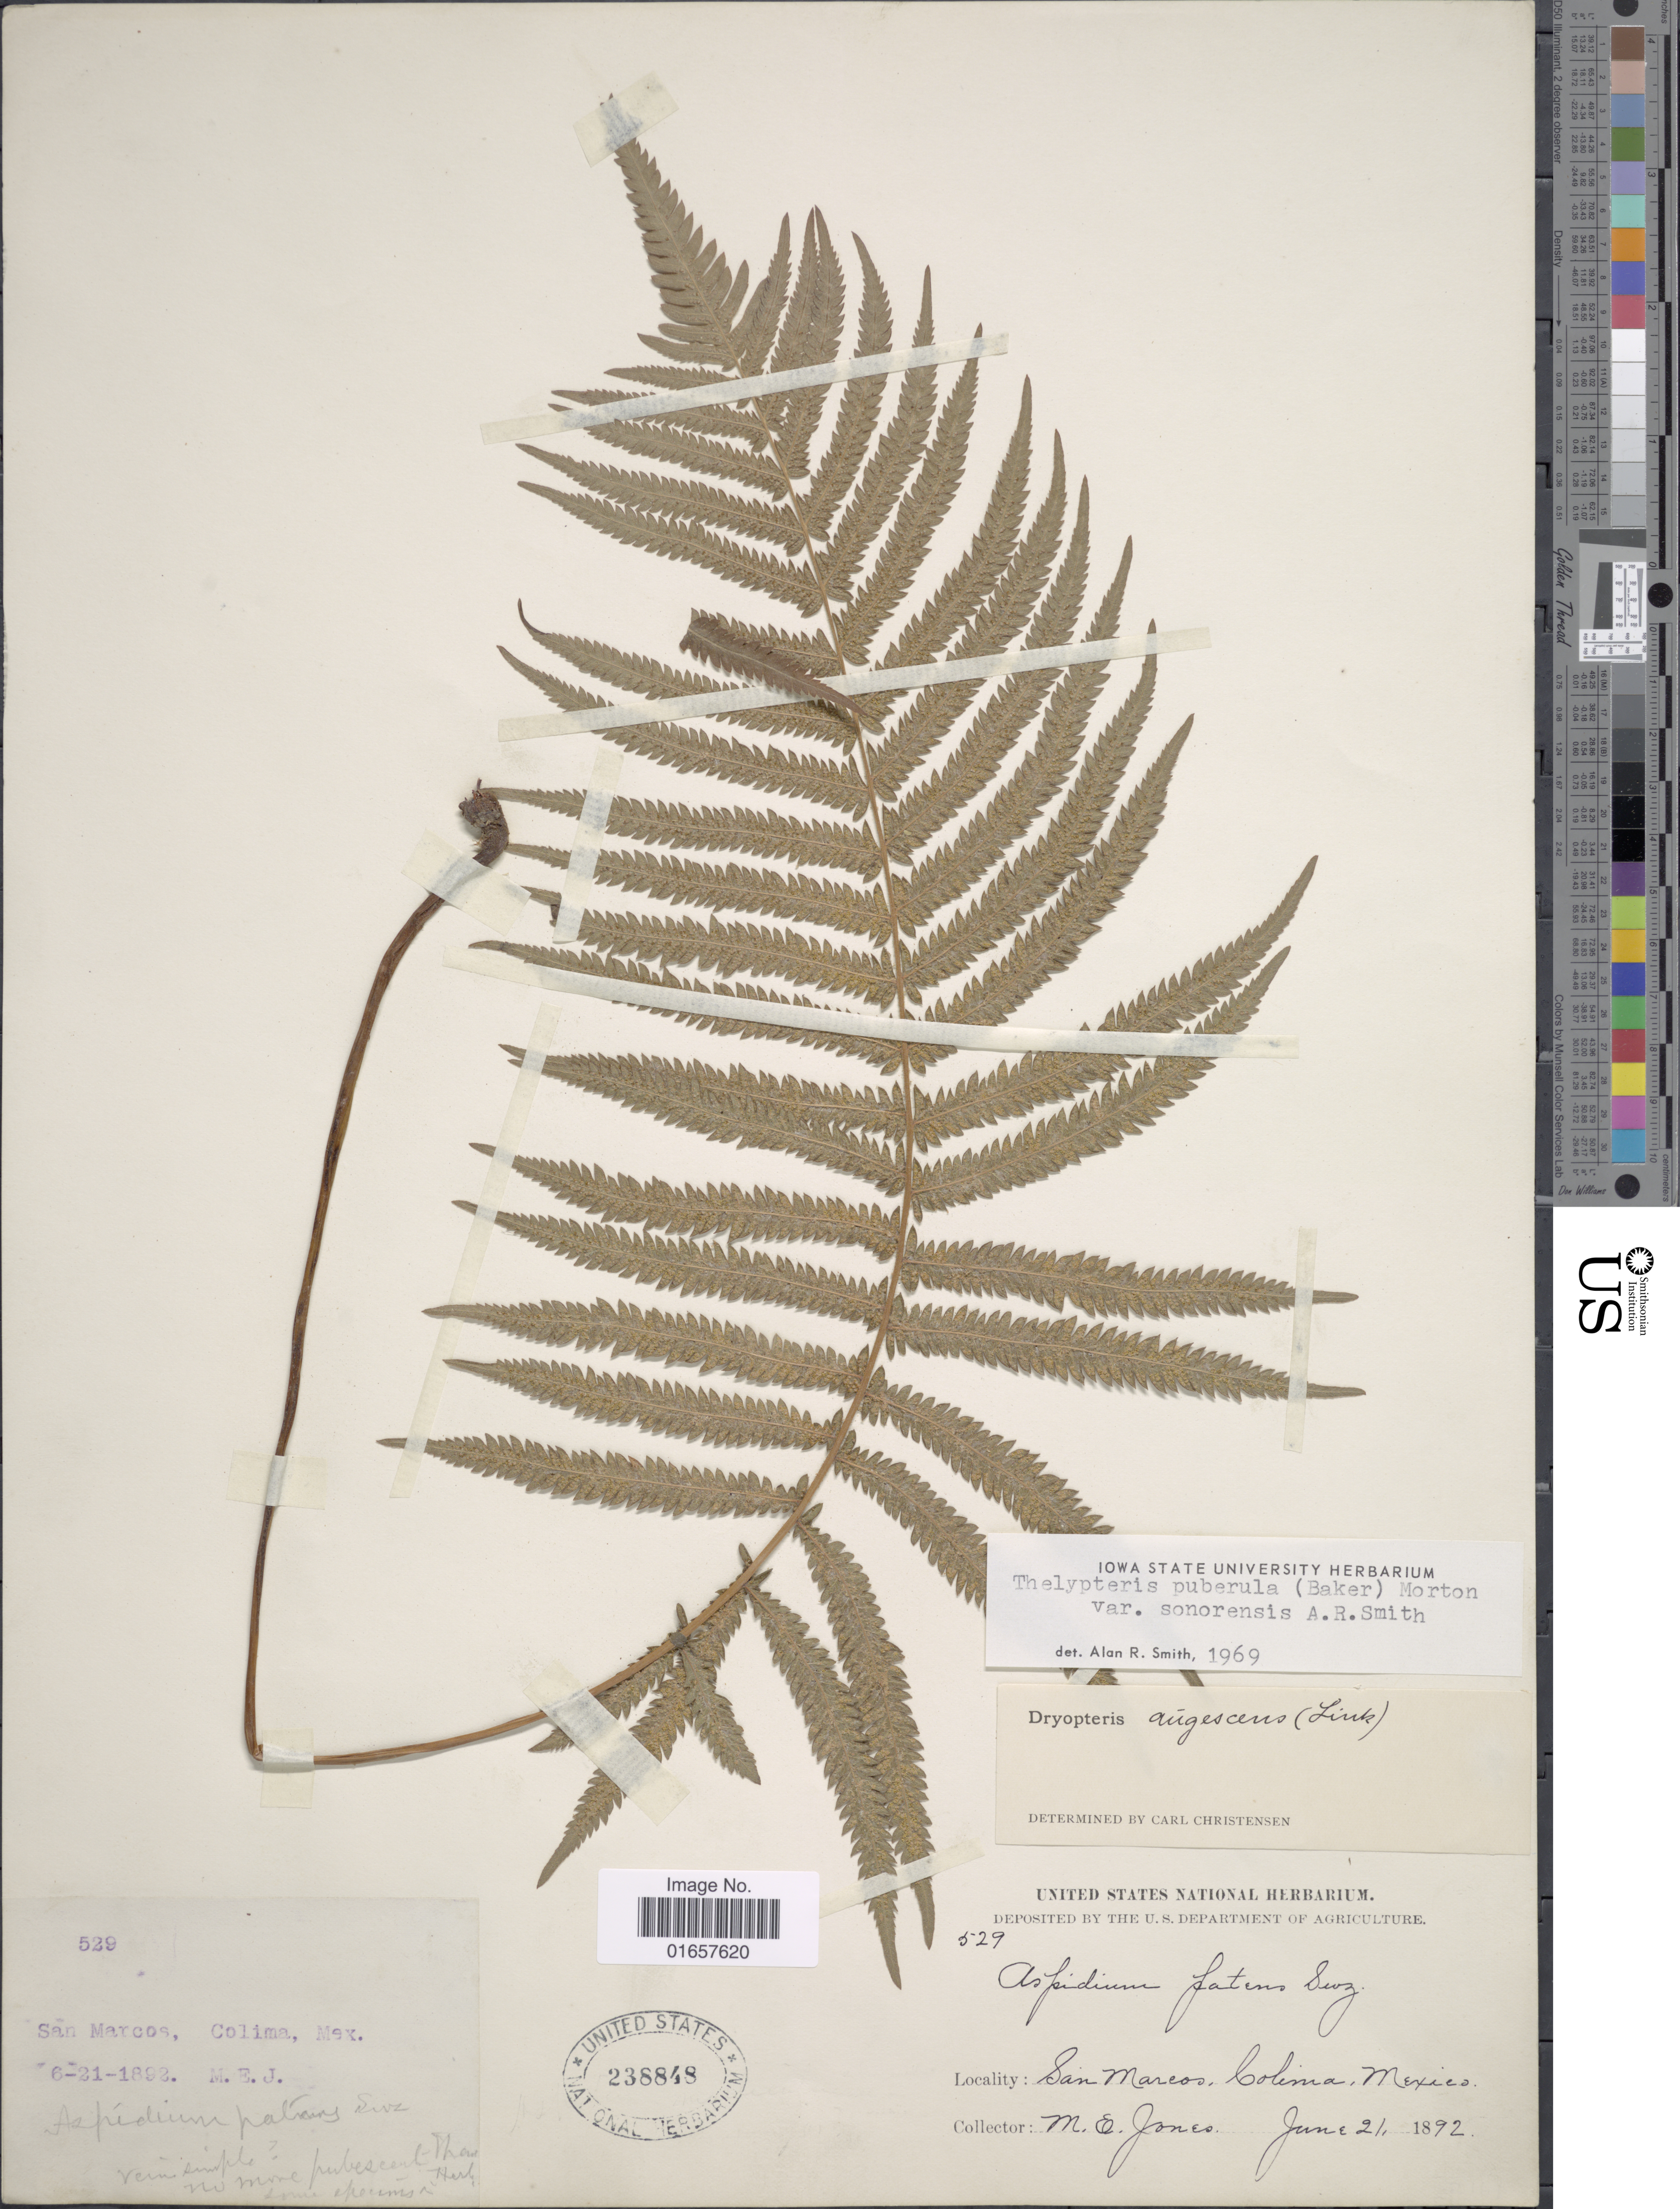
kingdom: Plantae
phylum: Tracheophyta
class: Polypodiopsida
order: Polypodiales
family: Thelypteridaceae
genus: Christella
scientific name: Christella puberula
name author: (Baker) Á. Löve & D. Löve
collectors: M. E. Jones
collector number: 529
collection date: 1892-06-21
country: Mexico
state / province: Colima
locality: Mexico, San Marcos, Colima.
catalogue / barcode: US 238848